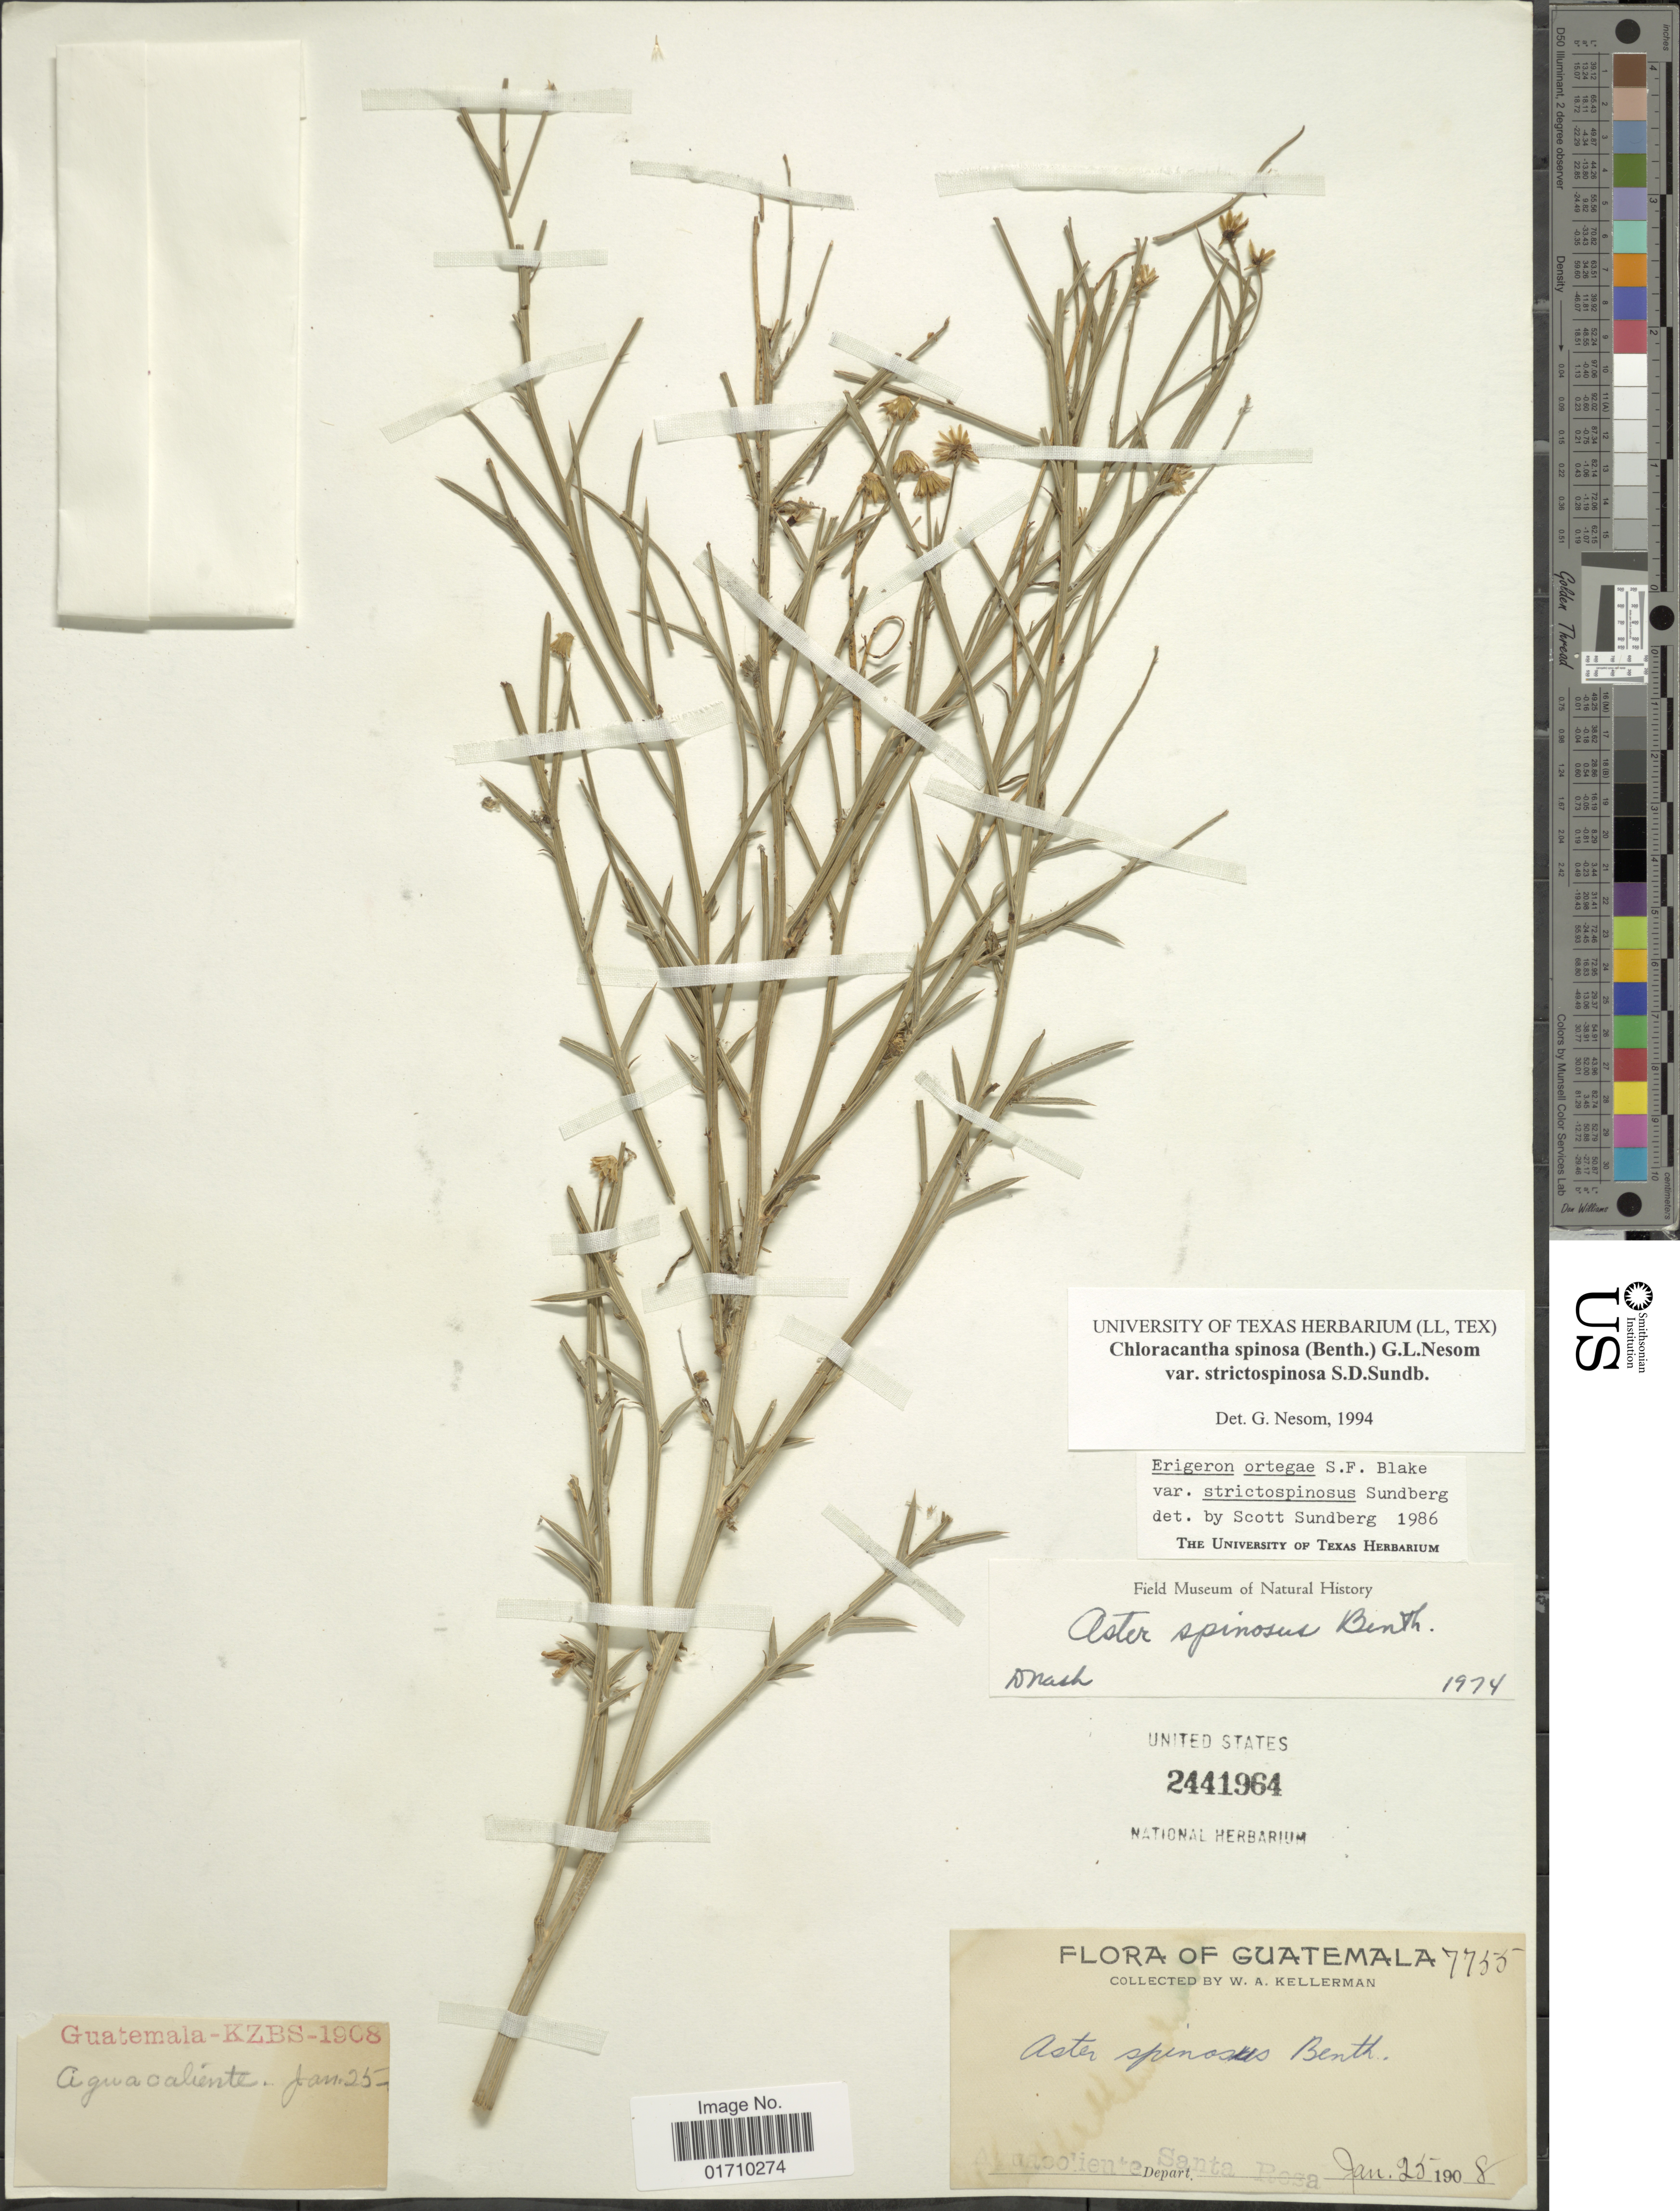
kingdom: Plantae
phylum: Tracheophyta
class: Magnoliopsida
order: Asterales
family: Asteraceae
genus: Chloracantha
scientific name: Chloracantha spinosa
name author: (Benth.) G.L. Nesom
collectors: W. Kellerman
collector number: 7755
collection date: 1908-01-25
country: Guatemala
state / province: Santa Rosa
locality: Aguacaliente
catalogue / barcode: US 2441964